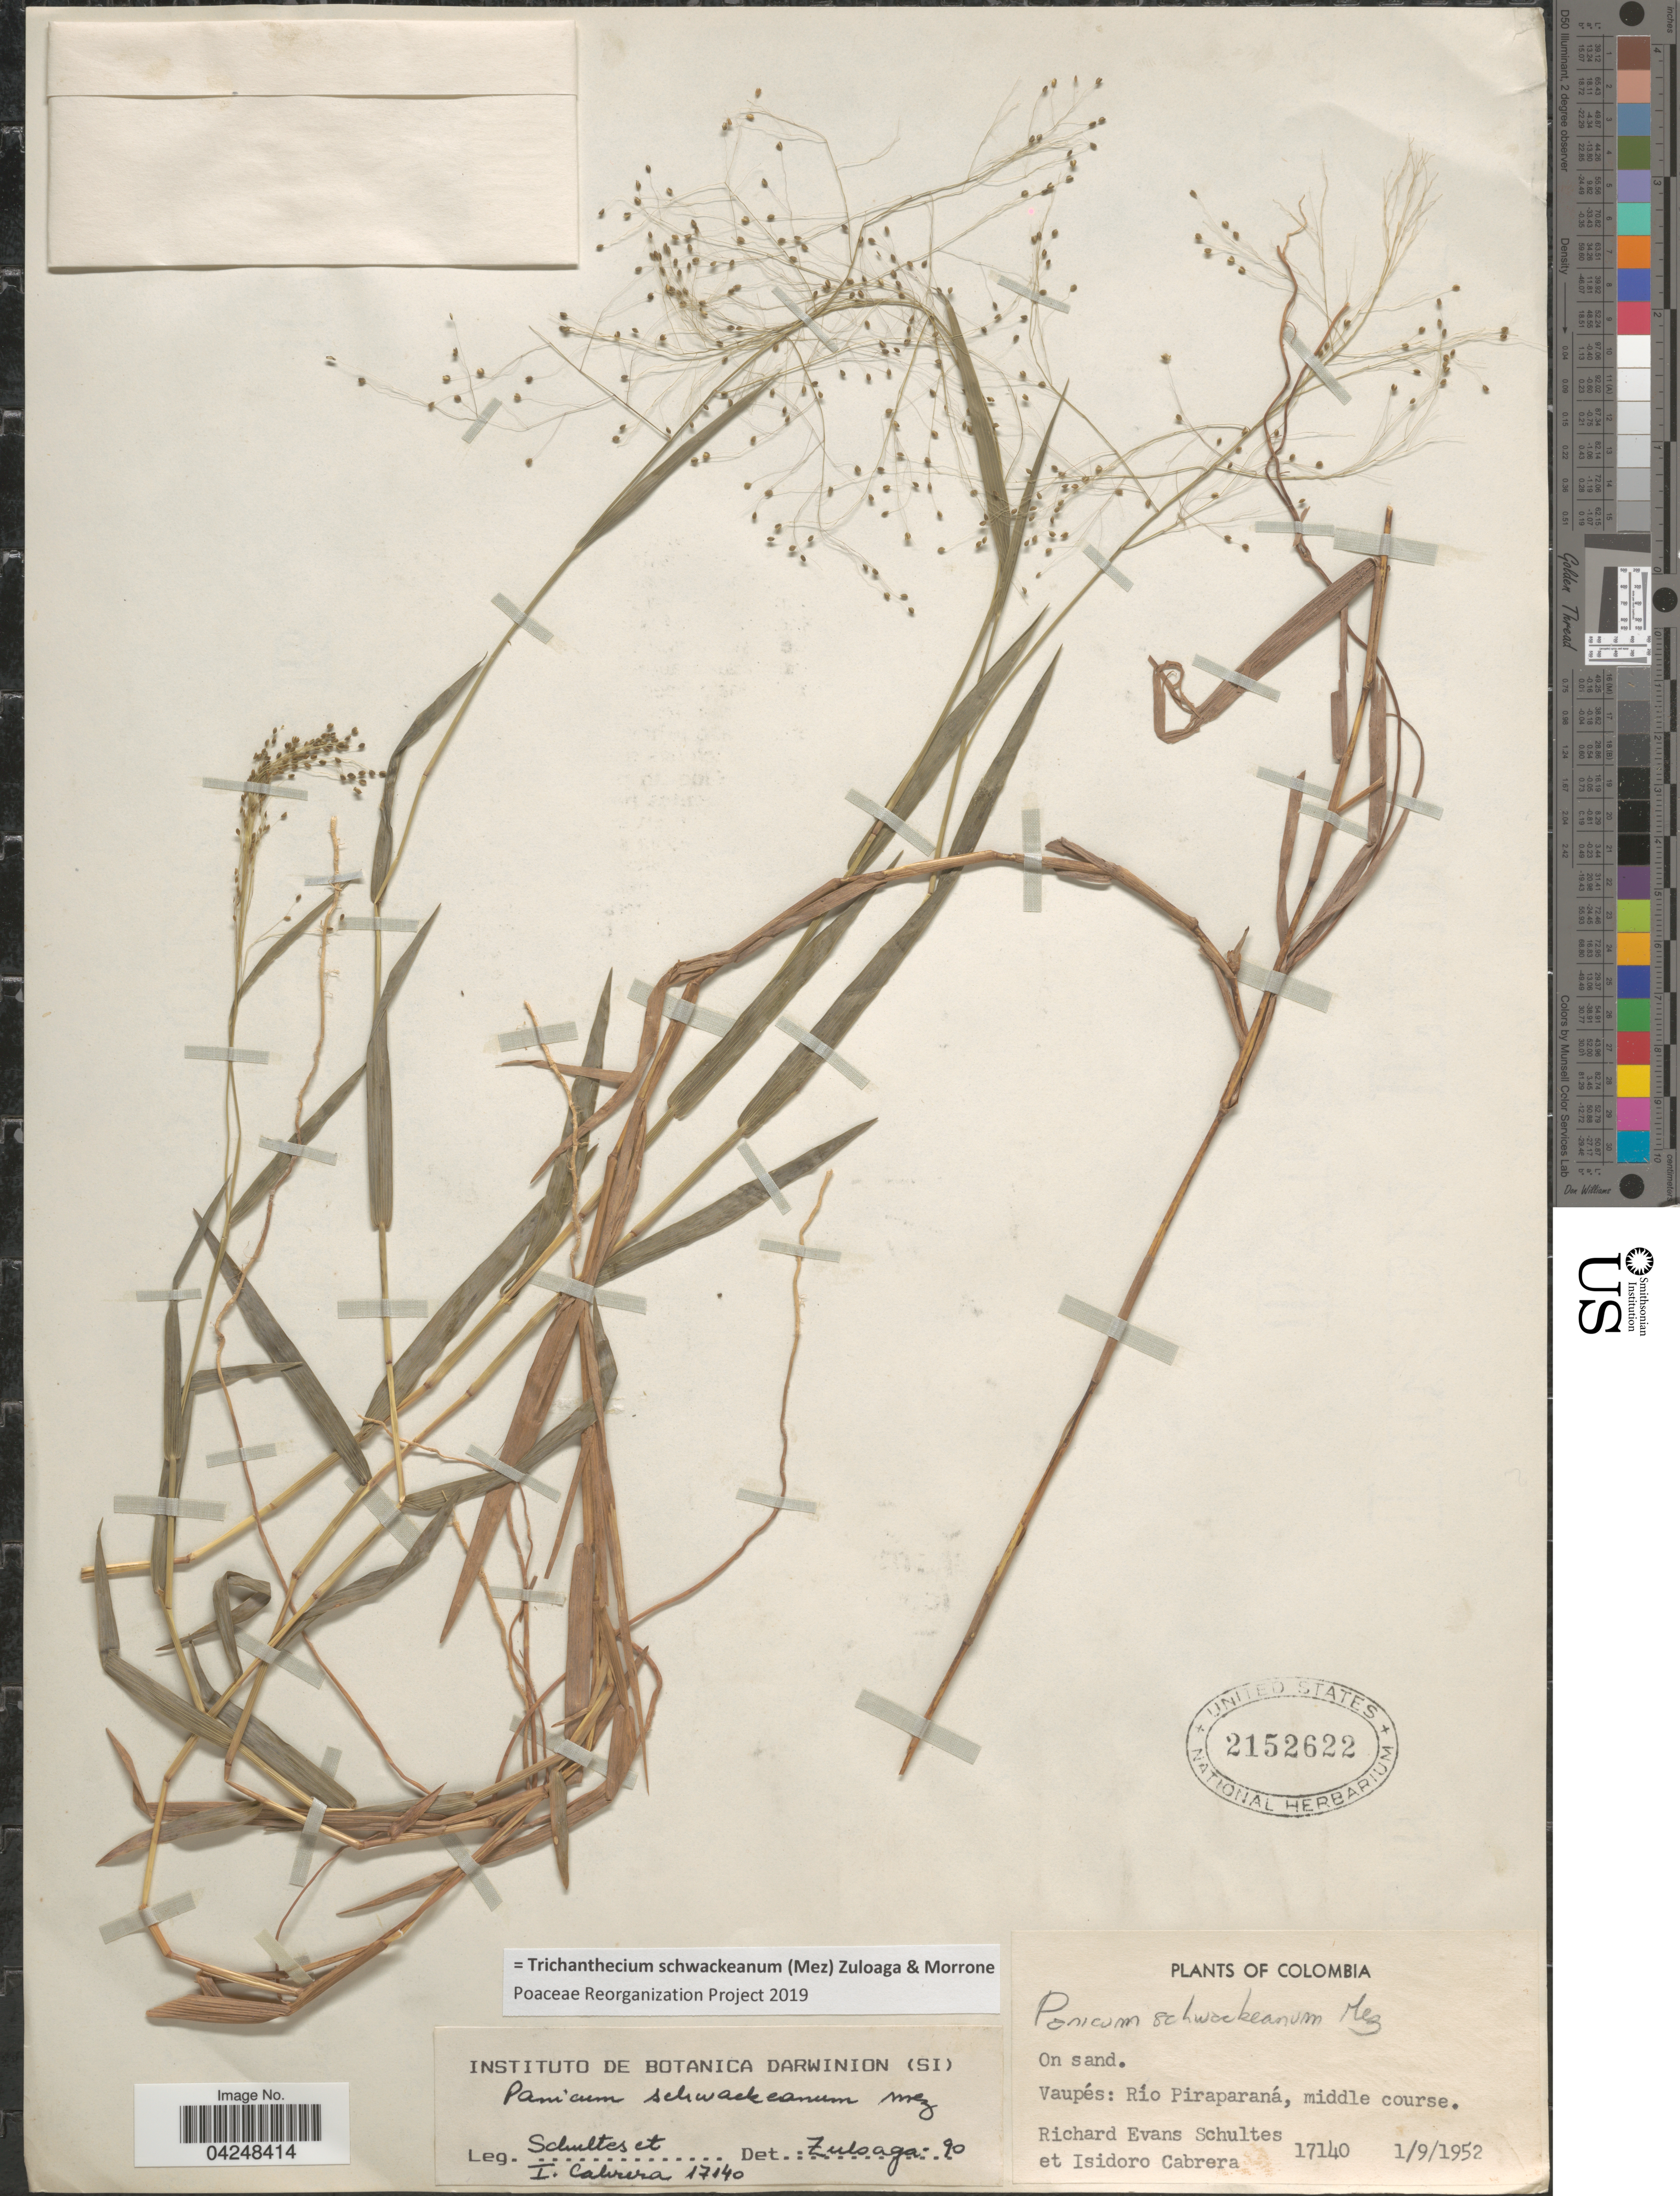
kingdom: Plantae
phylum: Tracheophyta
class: Liliopsida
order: Poales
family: Poaceae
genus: Trichanthecium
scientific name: Trichanthecium schwackeanum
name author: (Mez) Zuloaga & Morrone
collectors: R. E. Schultes & I. Cabrera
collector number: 17140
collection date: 1952-09-01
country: Colombia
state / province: Vaupés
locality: Río Piraparaná, middle course.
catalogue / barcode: US 2152622